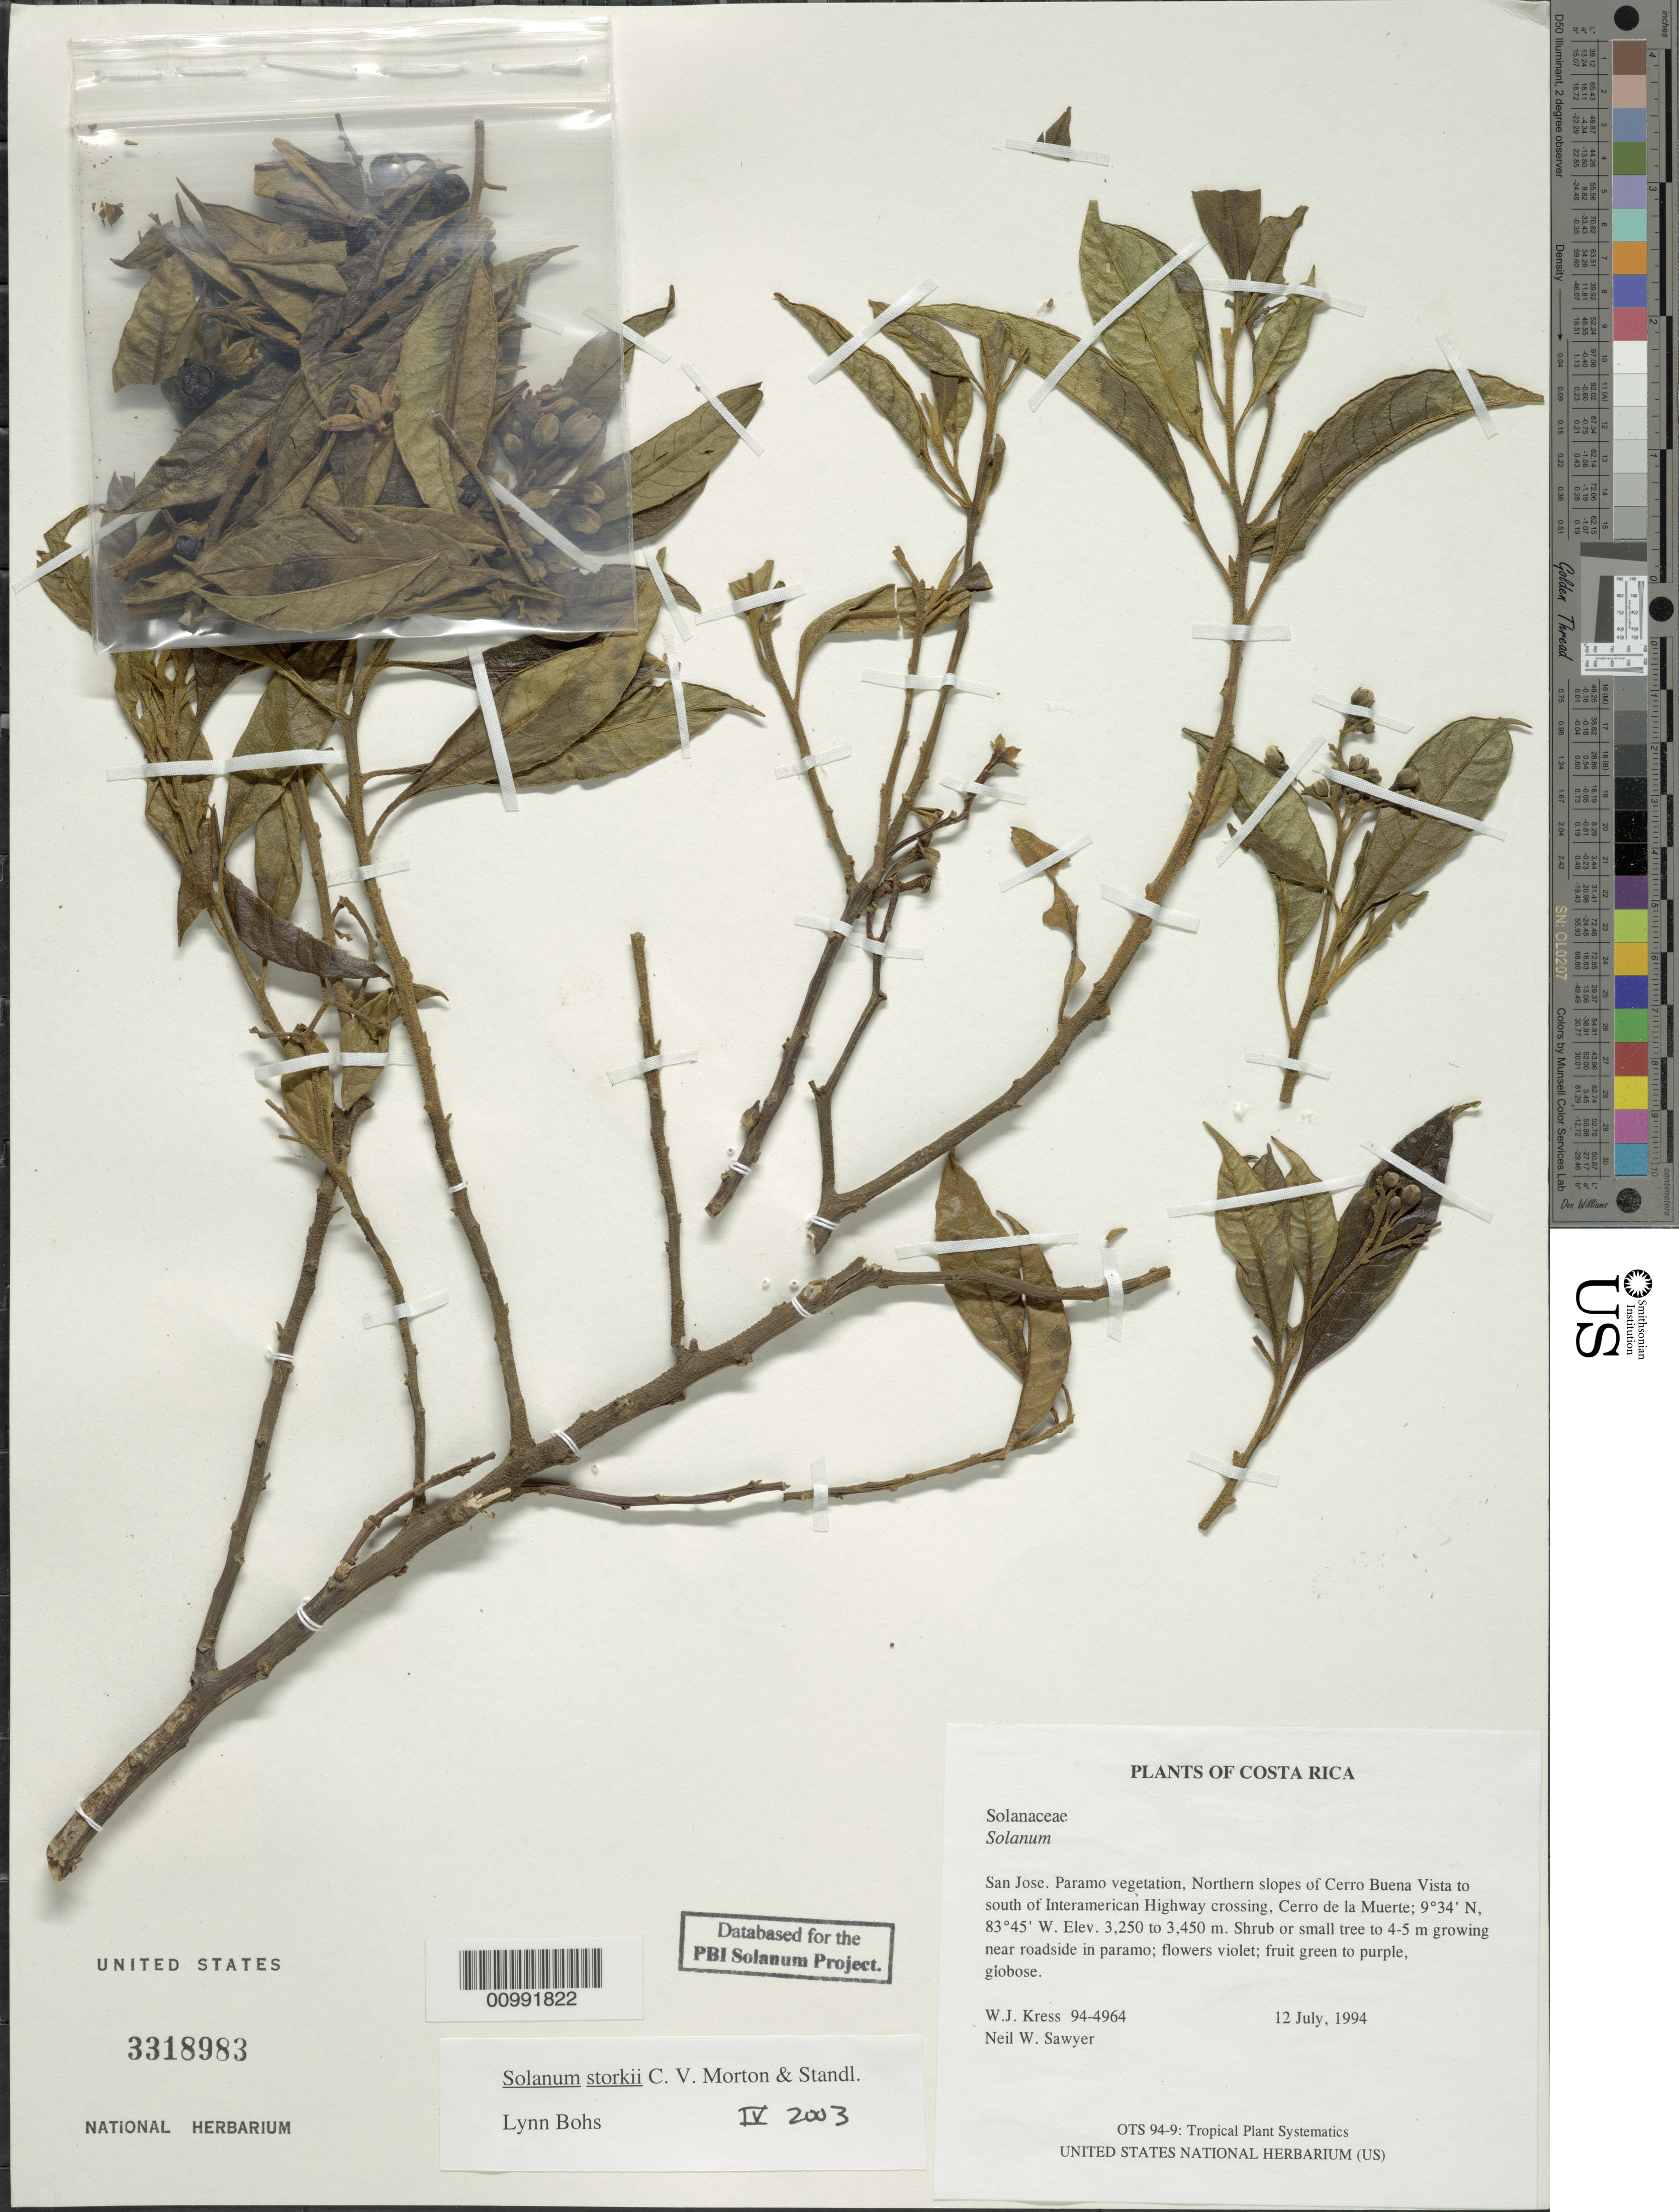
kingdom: Plantae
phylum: Tracheophyta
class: Magnoliopsida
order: Solanales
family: Solanaceae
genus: Solanum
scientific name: Solanum storkii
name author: C.V. Morton & Standl.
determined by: Bohs, L. A.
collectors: W. J. Kress & N. W. Sawyer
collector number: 94-4964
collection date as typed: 12 Jul 1994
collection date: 1994-07-12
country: Costa Rica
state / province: San José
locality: Northern slopes of Cerro Buena Vista to south of Interamerican Highway crossing, Cerro de la Muerte.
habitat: Paramo vegetation.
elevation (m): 3250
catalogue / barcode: US 3318983